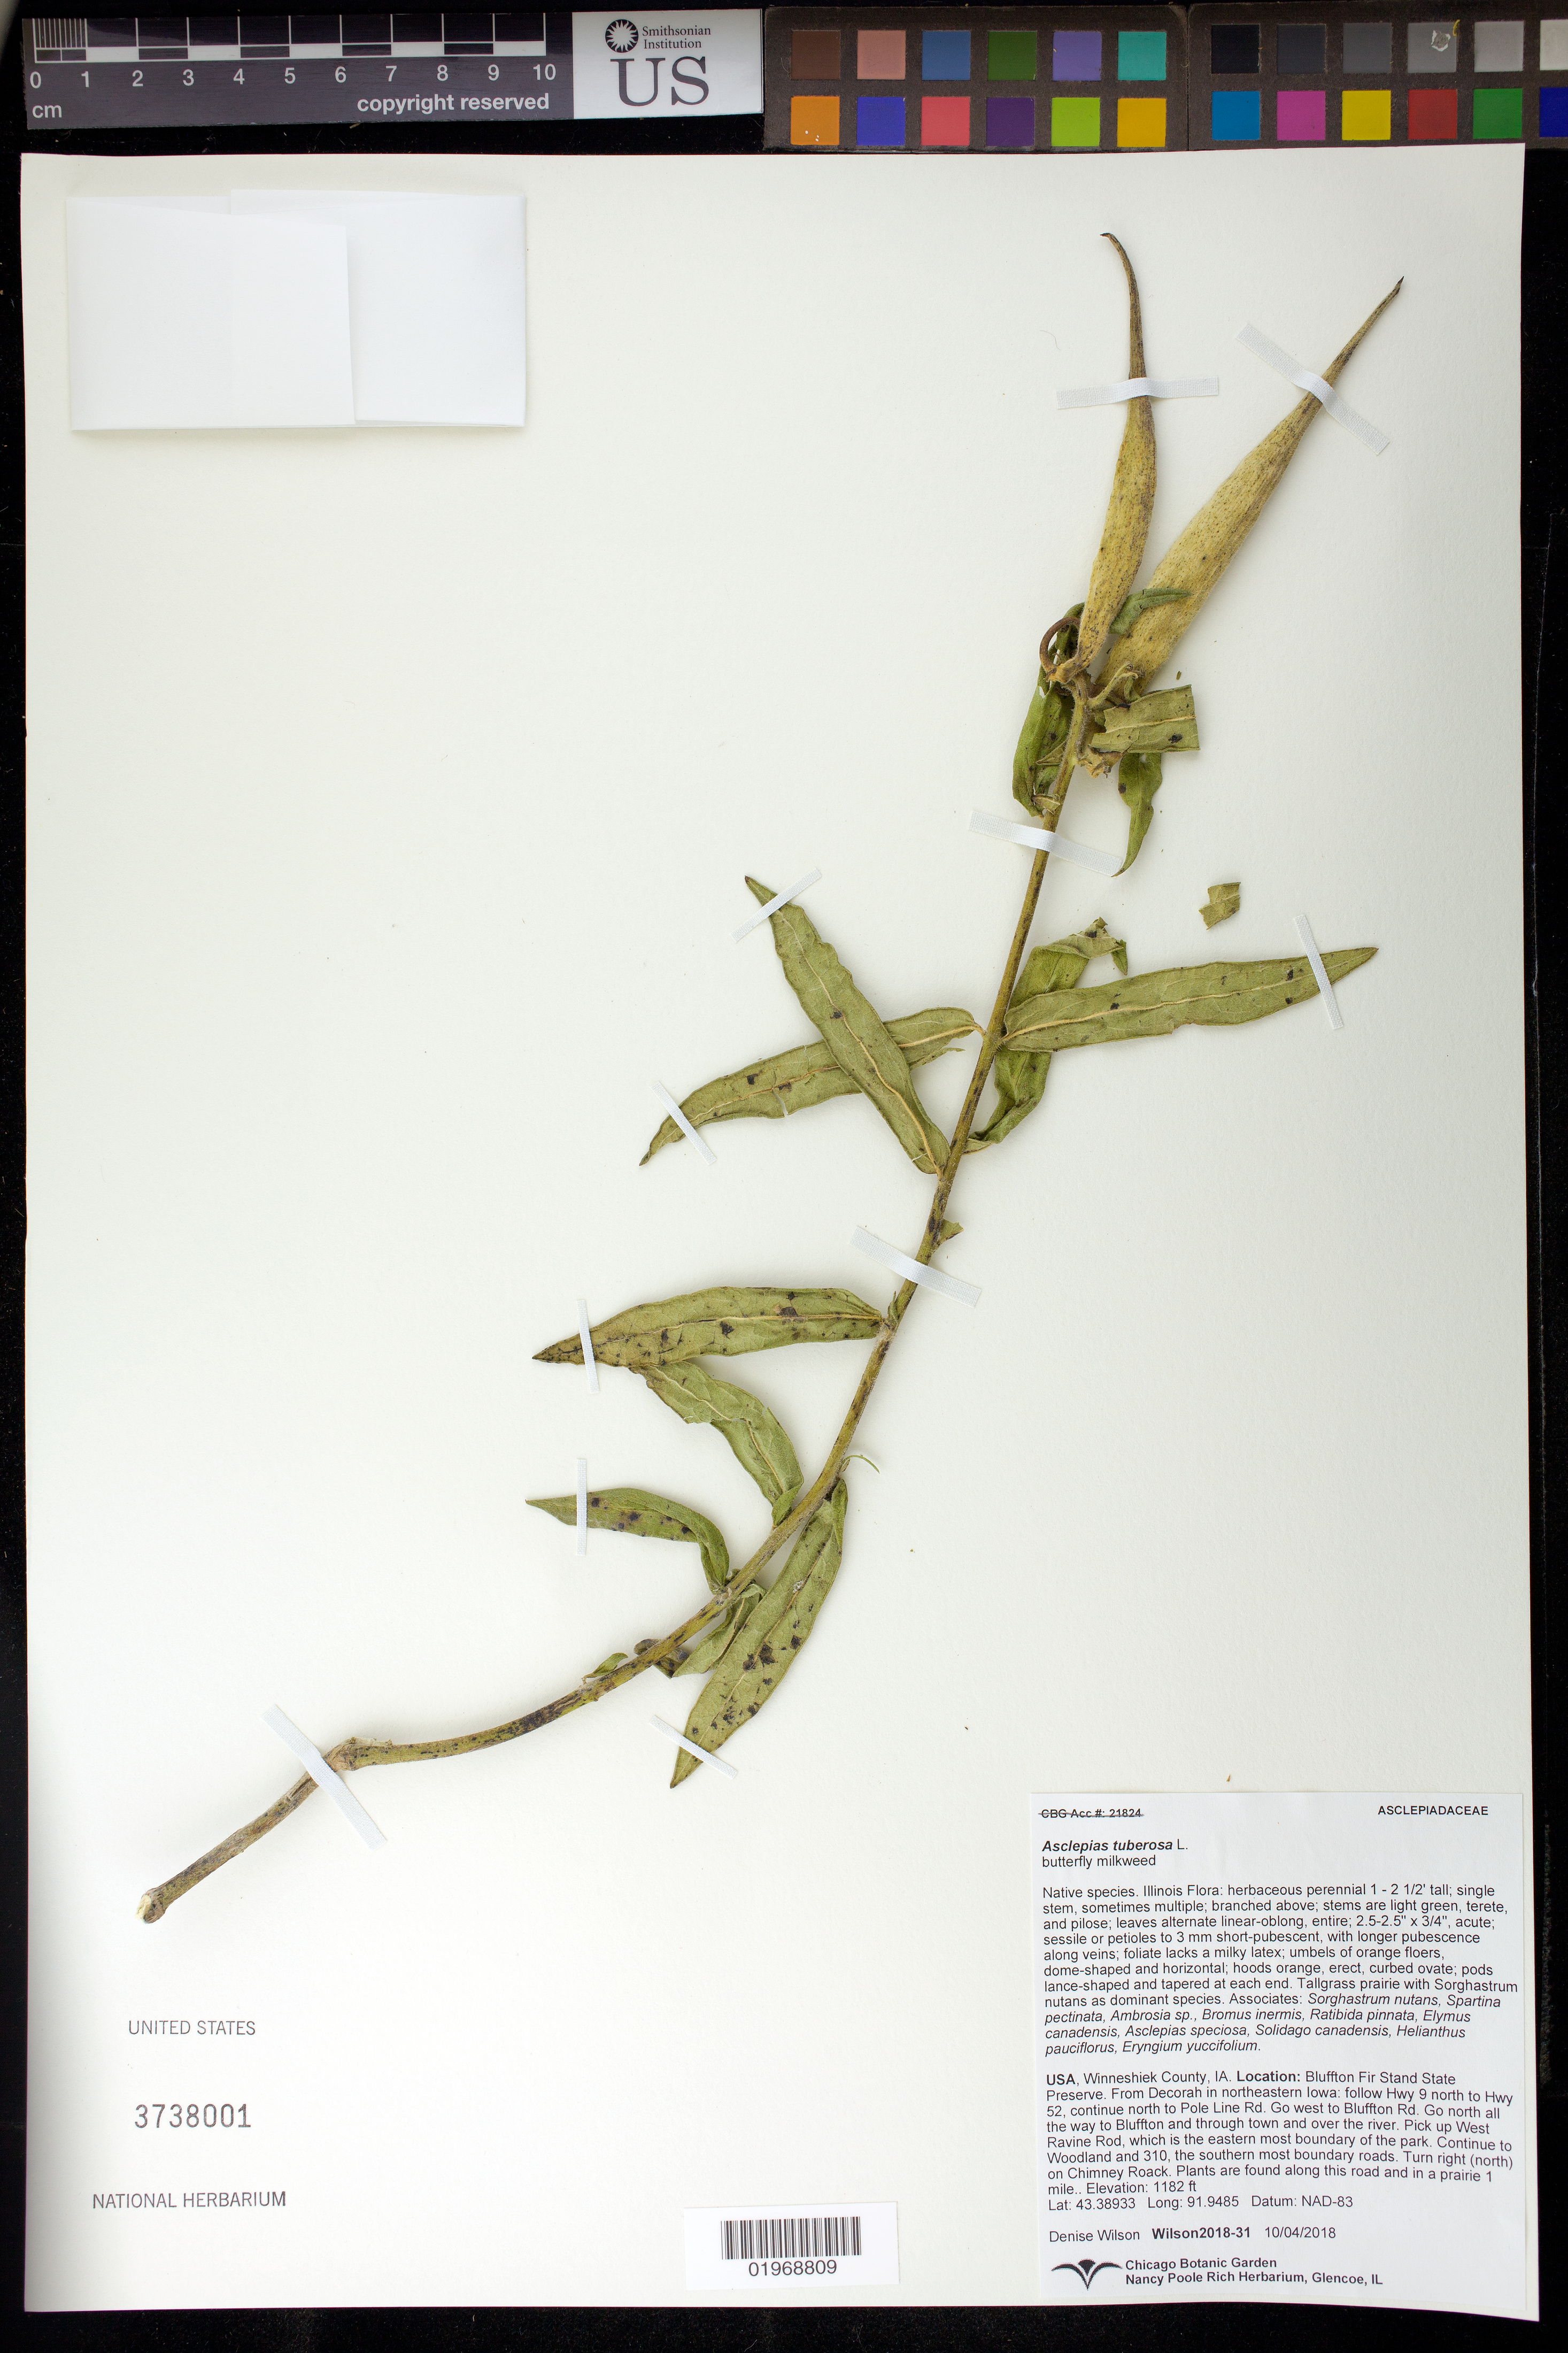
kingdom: Plantae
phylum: Tracheophyta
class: Magnoliopsida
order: Gentianales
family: Apocynaceae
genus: Asclepias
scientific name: Asclepias tuberosa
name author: L.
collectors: D. Wilson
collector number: Wilson2018-31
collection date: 2018-10-18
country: United States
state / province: Iowa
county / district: Winneshiek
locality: Bluffton Fir Stand State Preserve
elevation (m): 360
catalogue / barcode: US 3738001